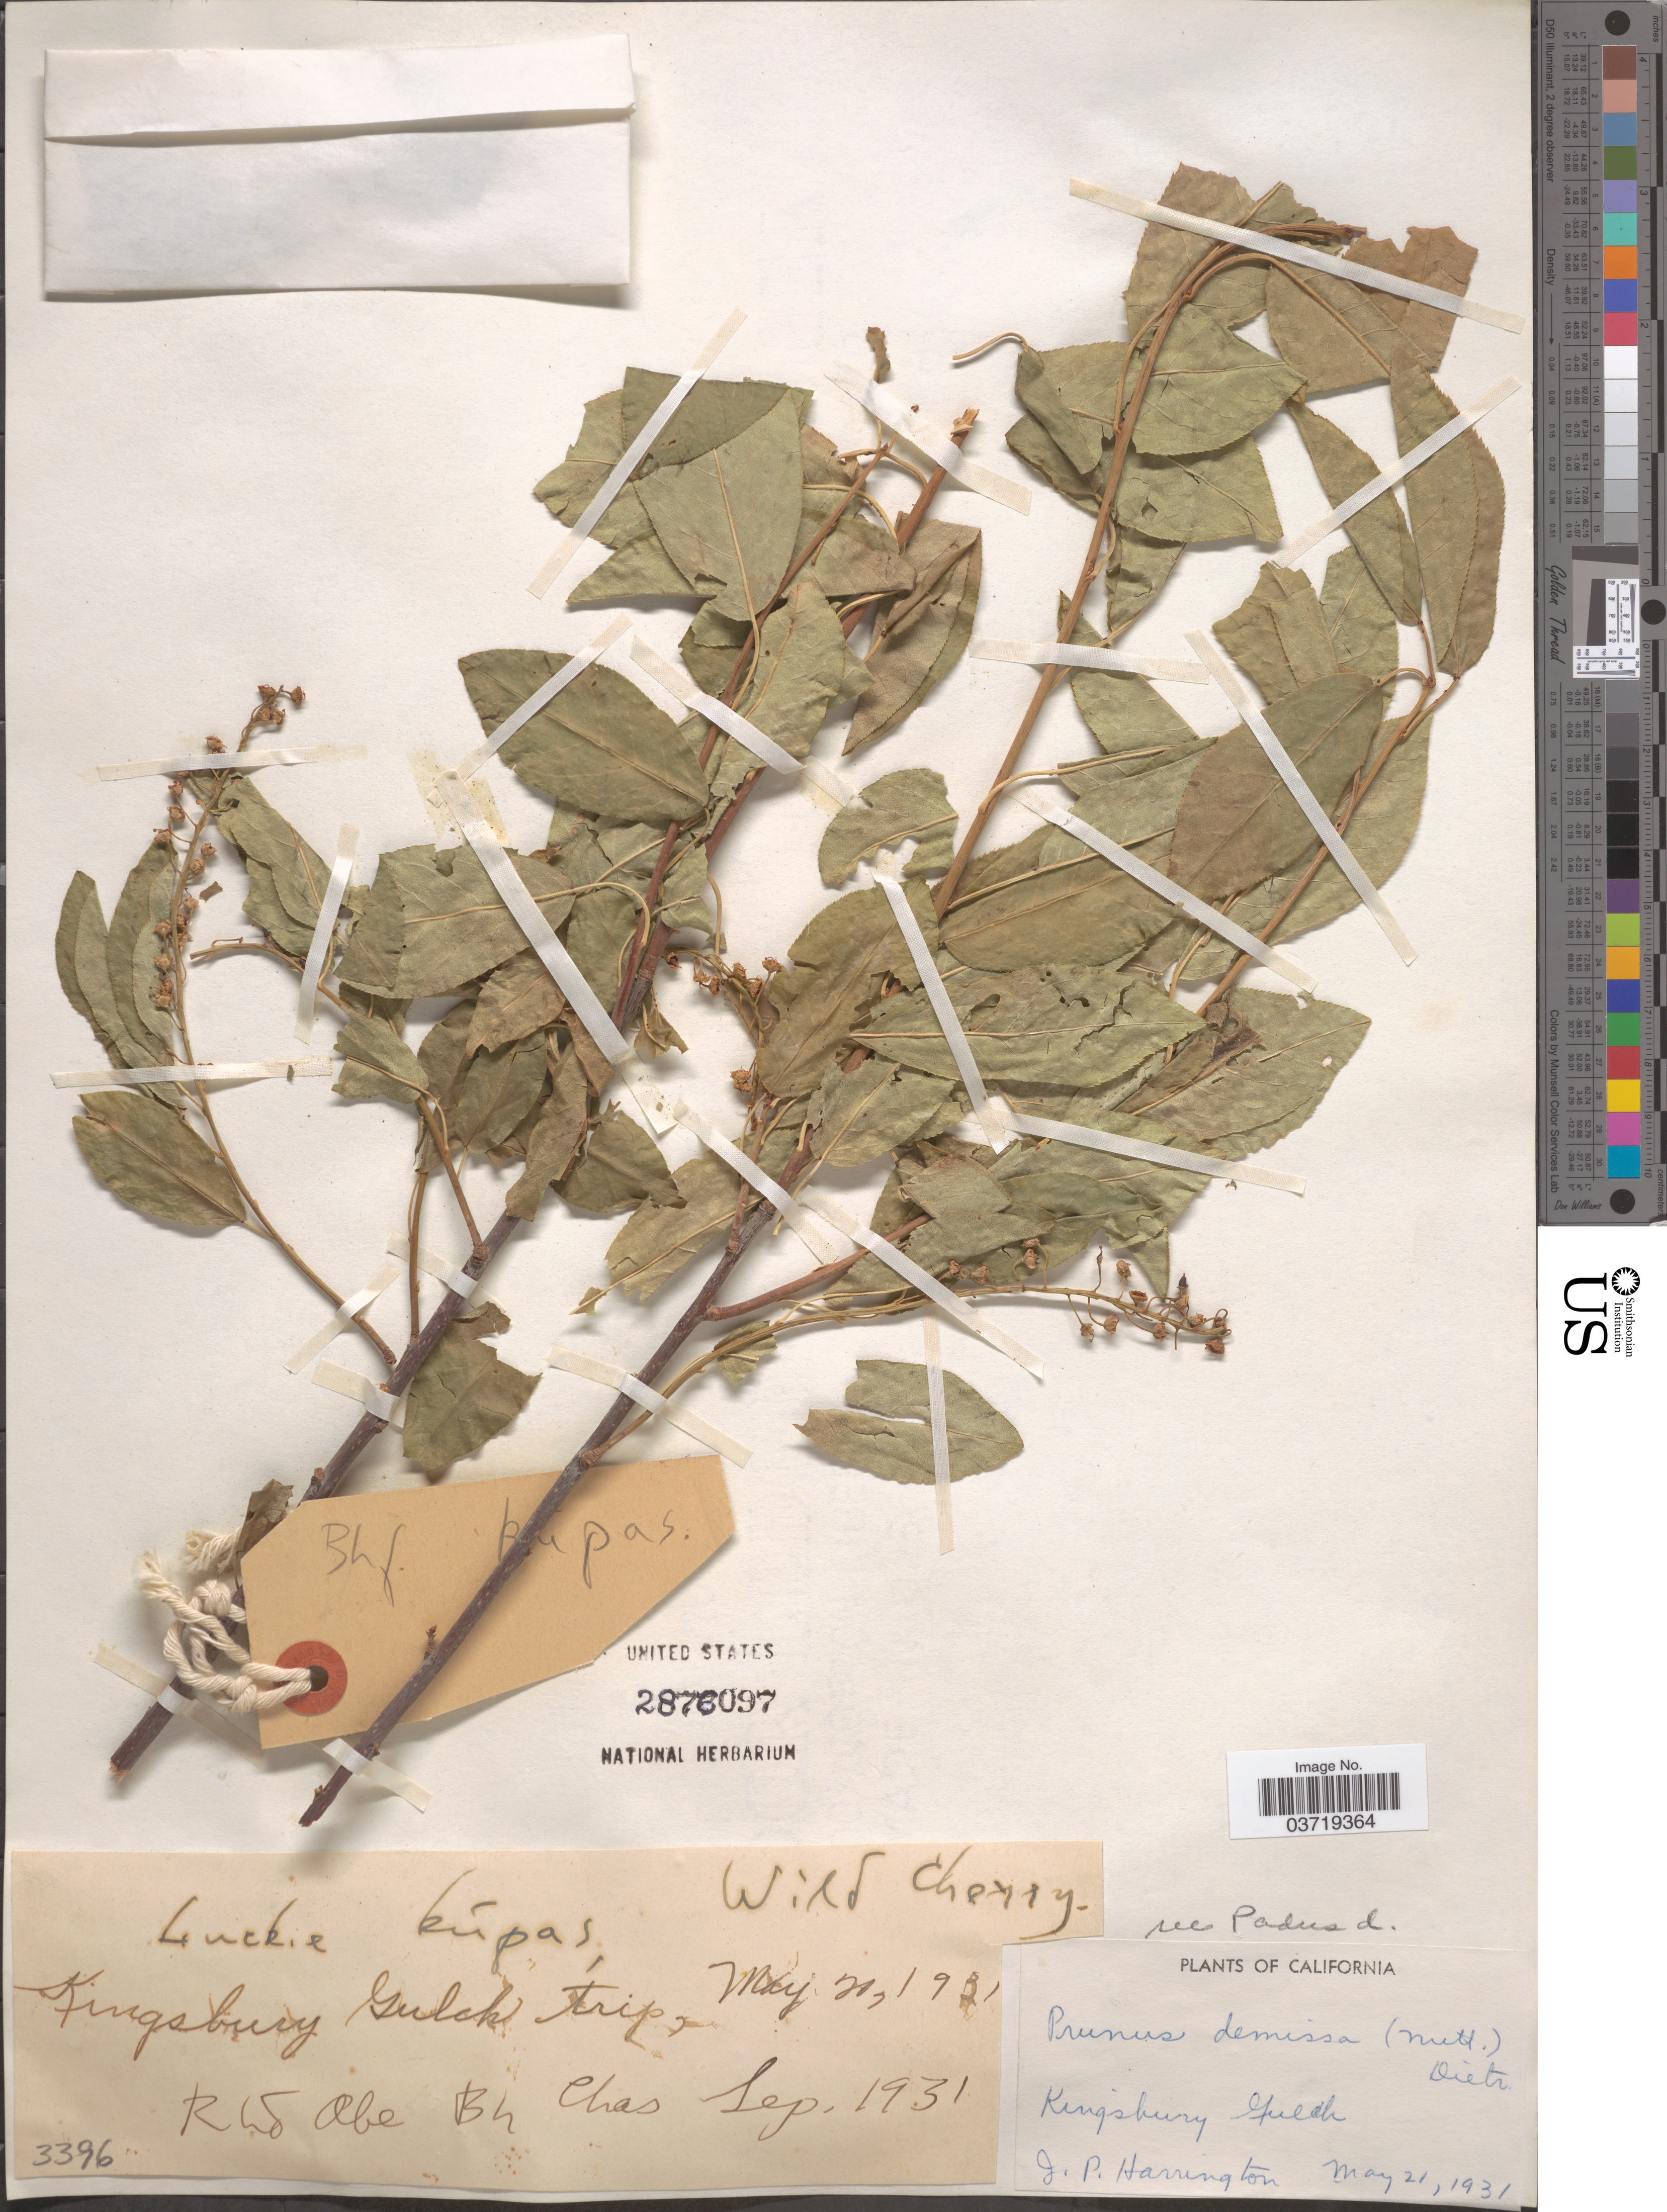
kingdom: Plantae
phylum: Tracheophyta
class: Magnoliopsida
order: Rosales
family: Rosaceae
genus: Prunus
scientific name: Prunus virginiana var. demissa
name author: (Nutt.) Torr.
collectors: J. Harrington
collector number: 3396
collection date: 1931-05-21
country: United States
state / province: California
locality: Kingsbury Gulch Trip.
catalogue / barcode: US 2876097